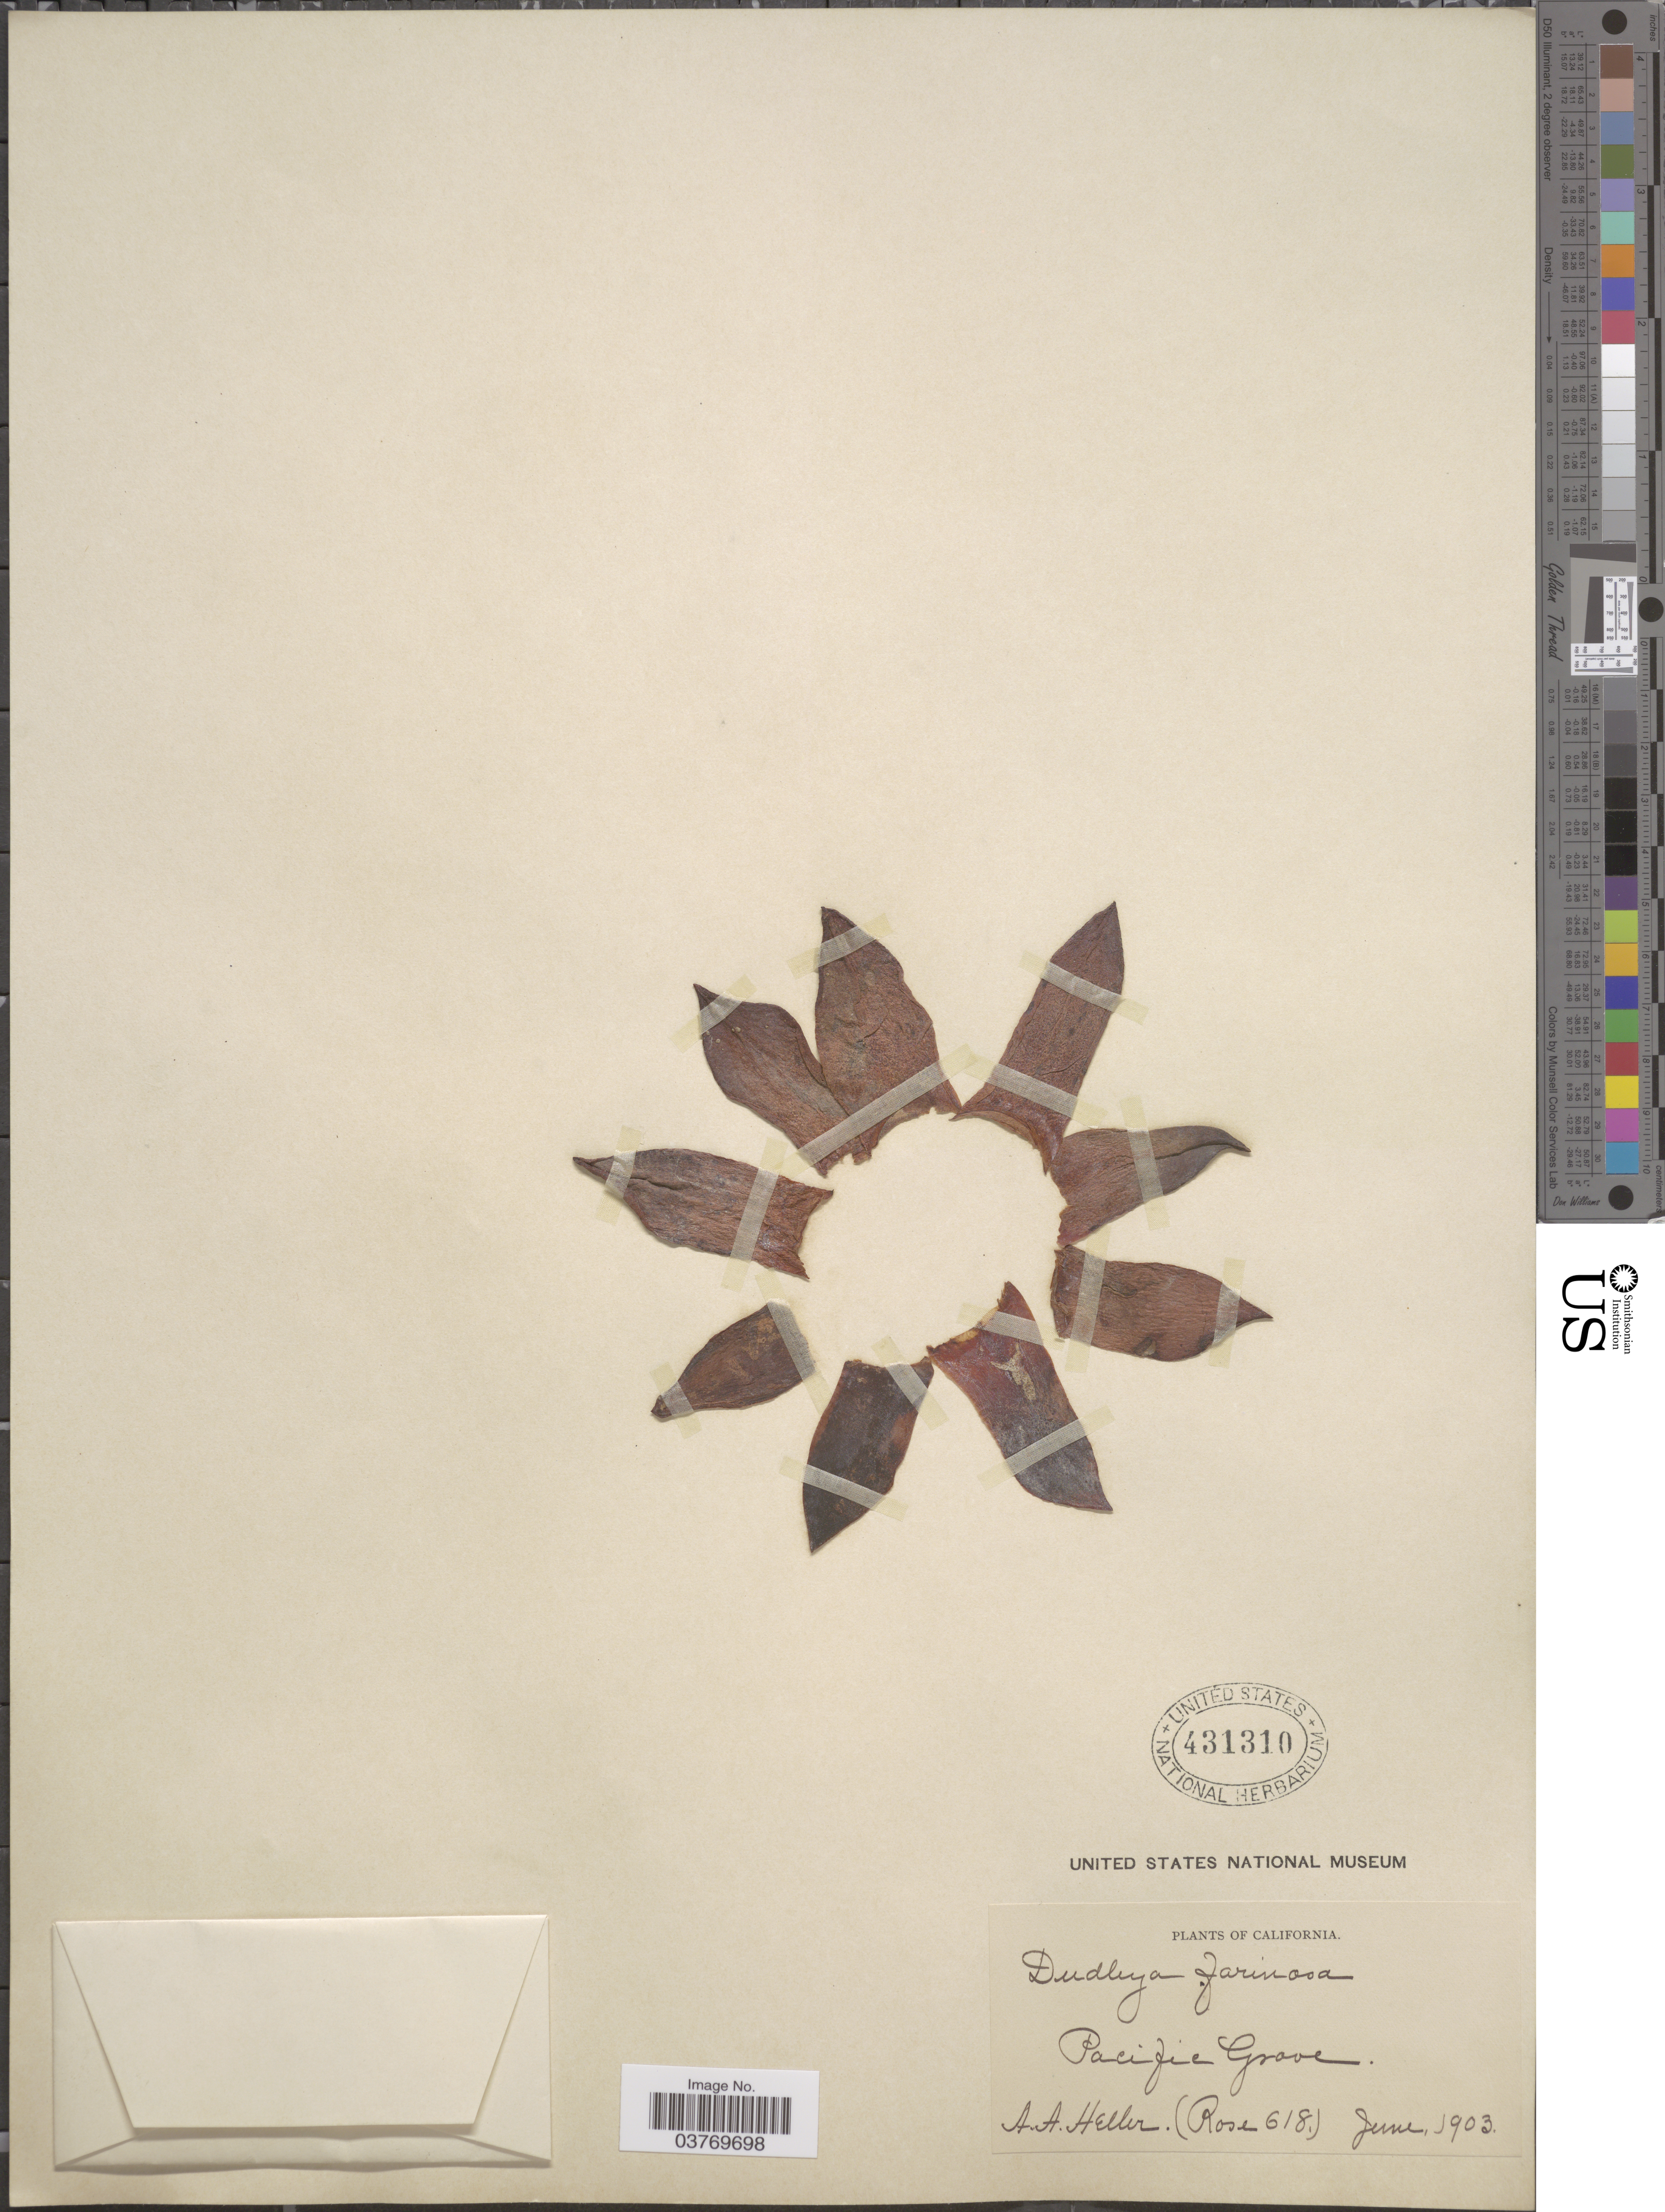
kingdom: Plantae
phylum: Tracheophyta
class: Magnoliopsida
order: Saxifragales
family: Crassulaceae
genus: Dudleya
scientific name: Dudleya farinosa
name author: (Lindl.) Britton & Rose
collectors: A. A. Heller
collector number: Rose 618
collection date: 1903-06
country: United States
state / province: California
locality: Pacific Grove.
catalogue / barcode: US 431310